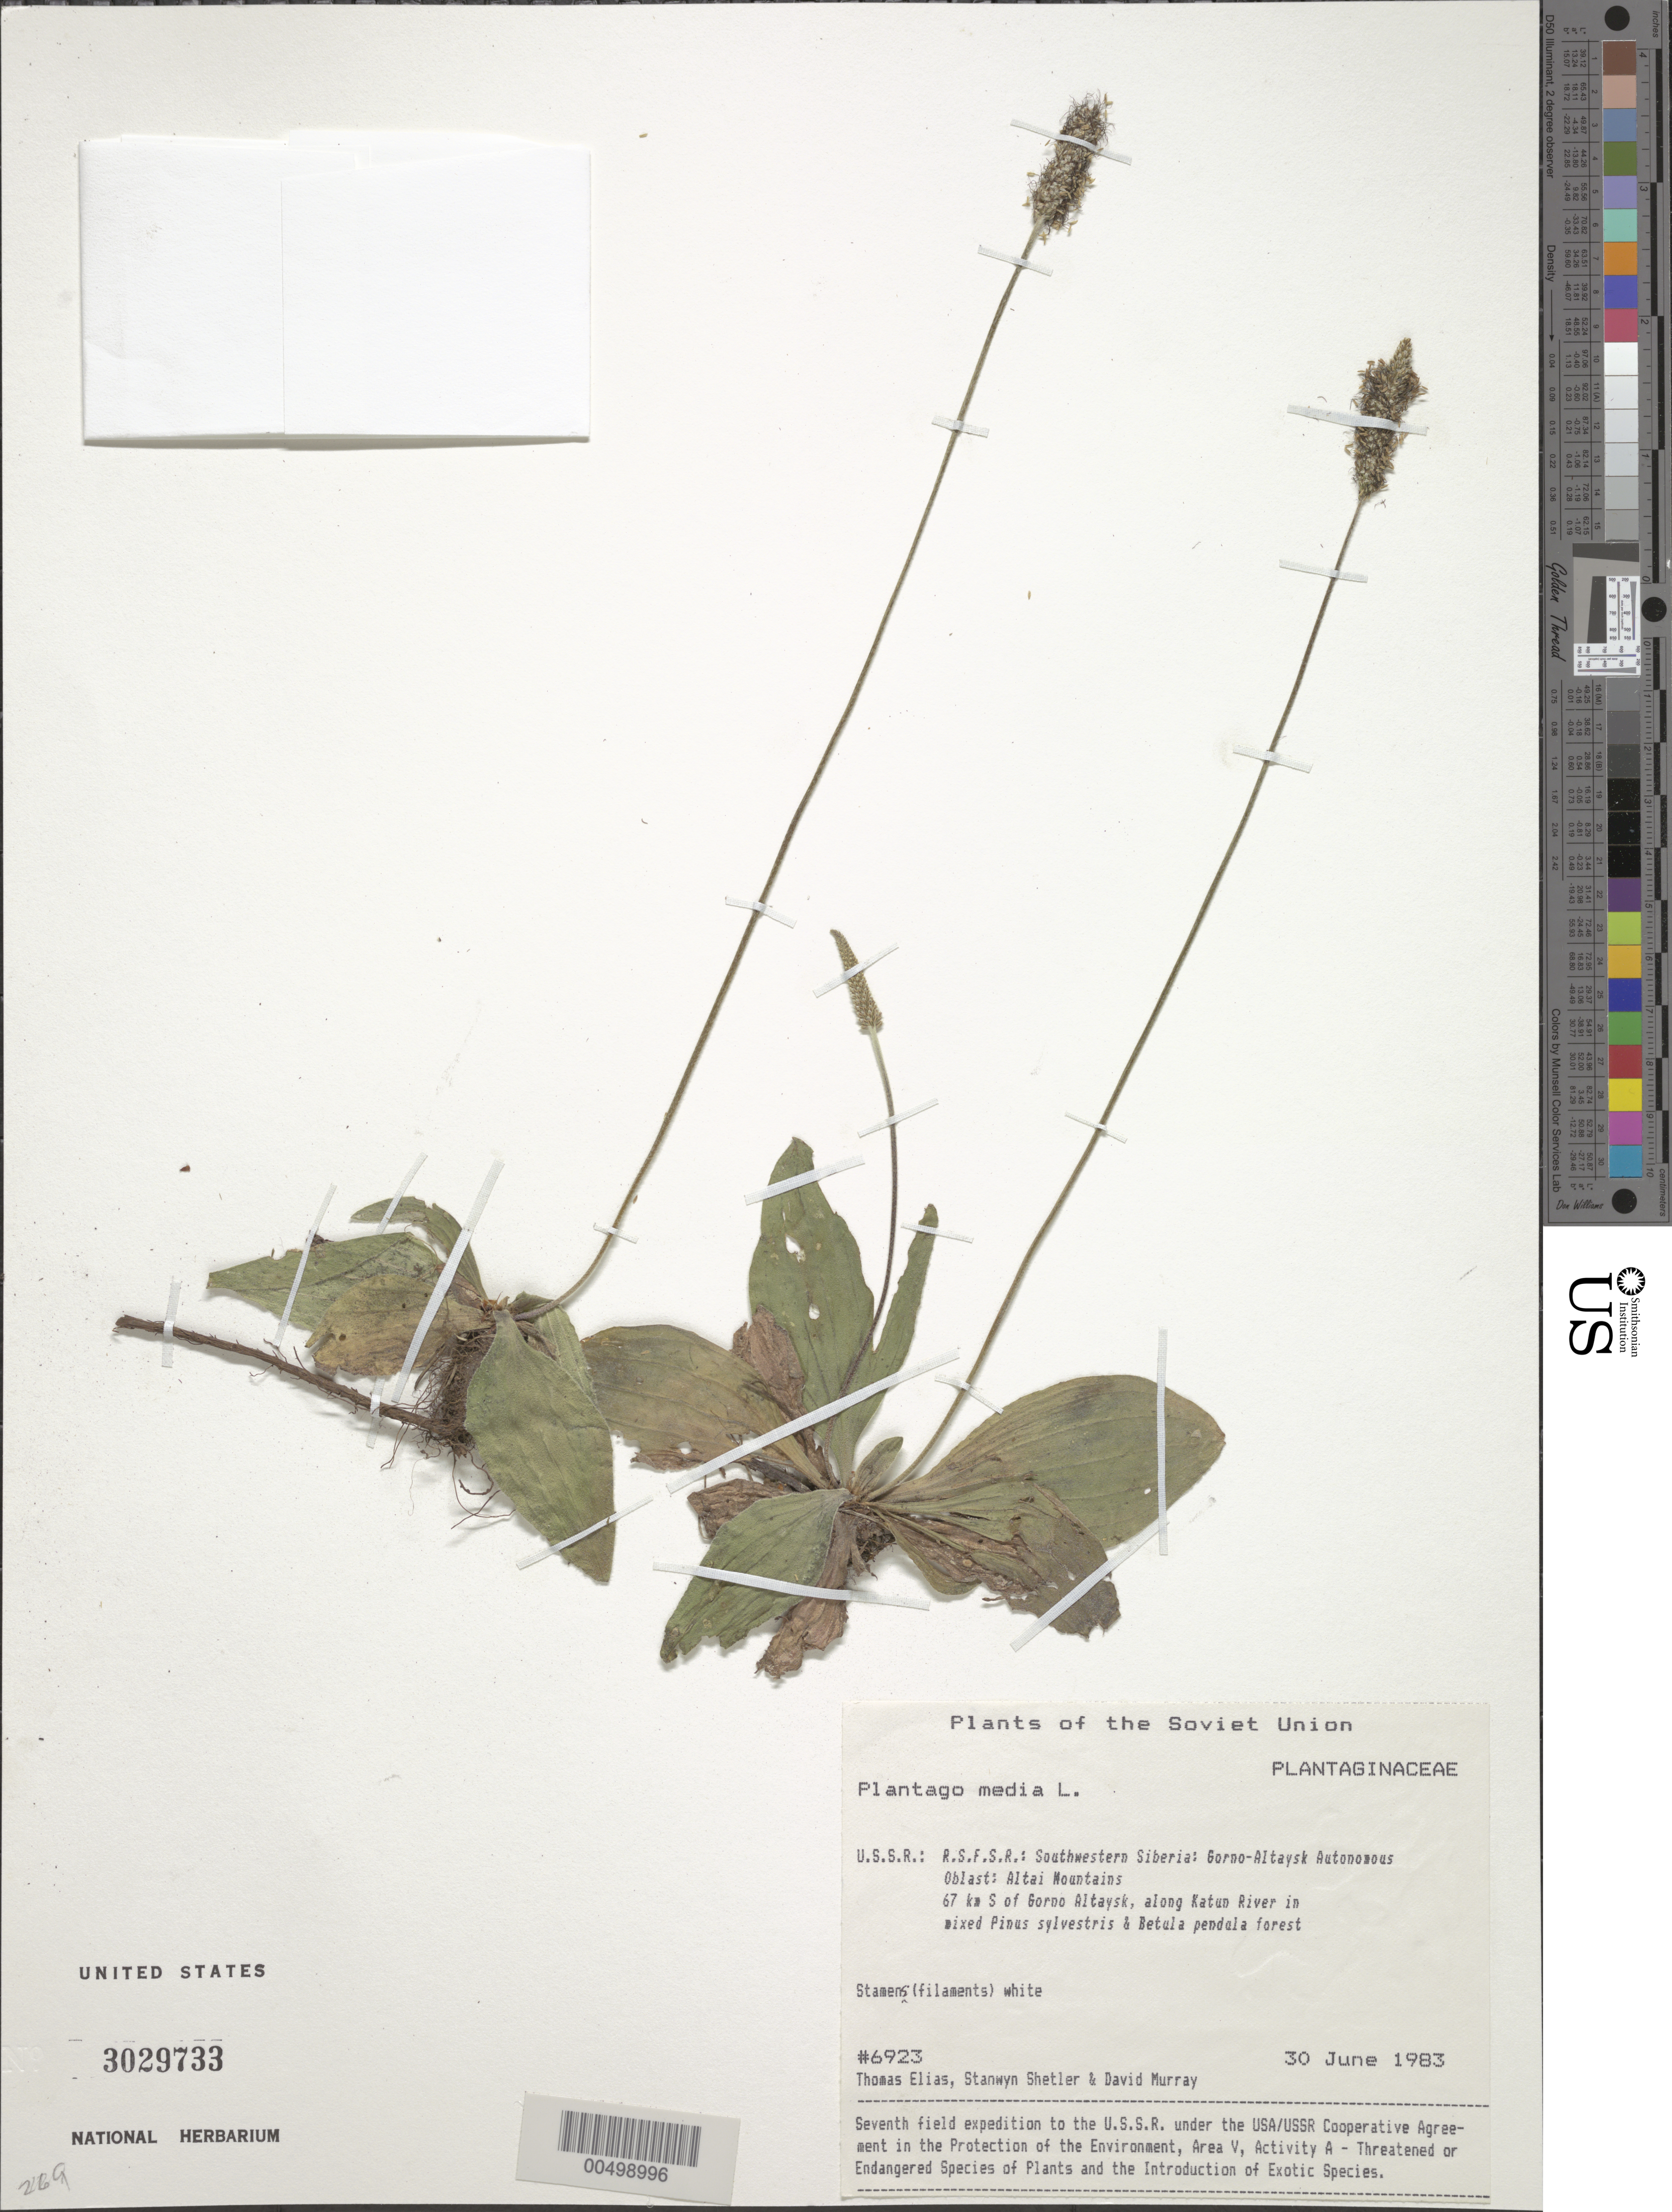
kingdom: Plantae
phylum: Tracheophyta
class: Magnoliopsida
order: Lamiales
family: Plantaginaceae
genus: Plantago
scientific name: Plantago media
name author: L.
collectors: T. Elias, S. Shetler & D. F. Murray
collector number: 6923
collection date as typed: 30 Jun 1983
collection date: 1983-06-30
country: Russian Federation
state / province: Altai Republic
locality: Altai Mountains, 67 km S of Gorno-Altaysk, along Katun River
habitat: mixed Pinus sylvestris and Betula pendula forest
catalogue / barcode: US 3029733